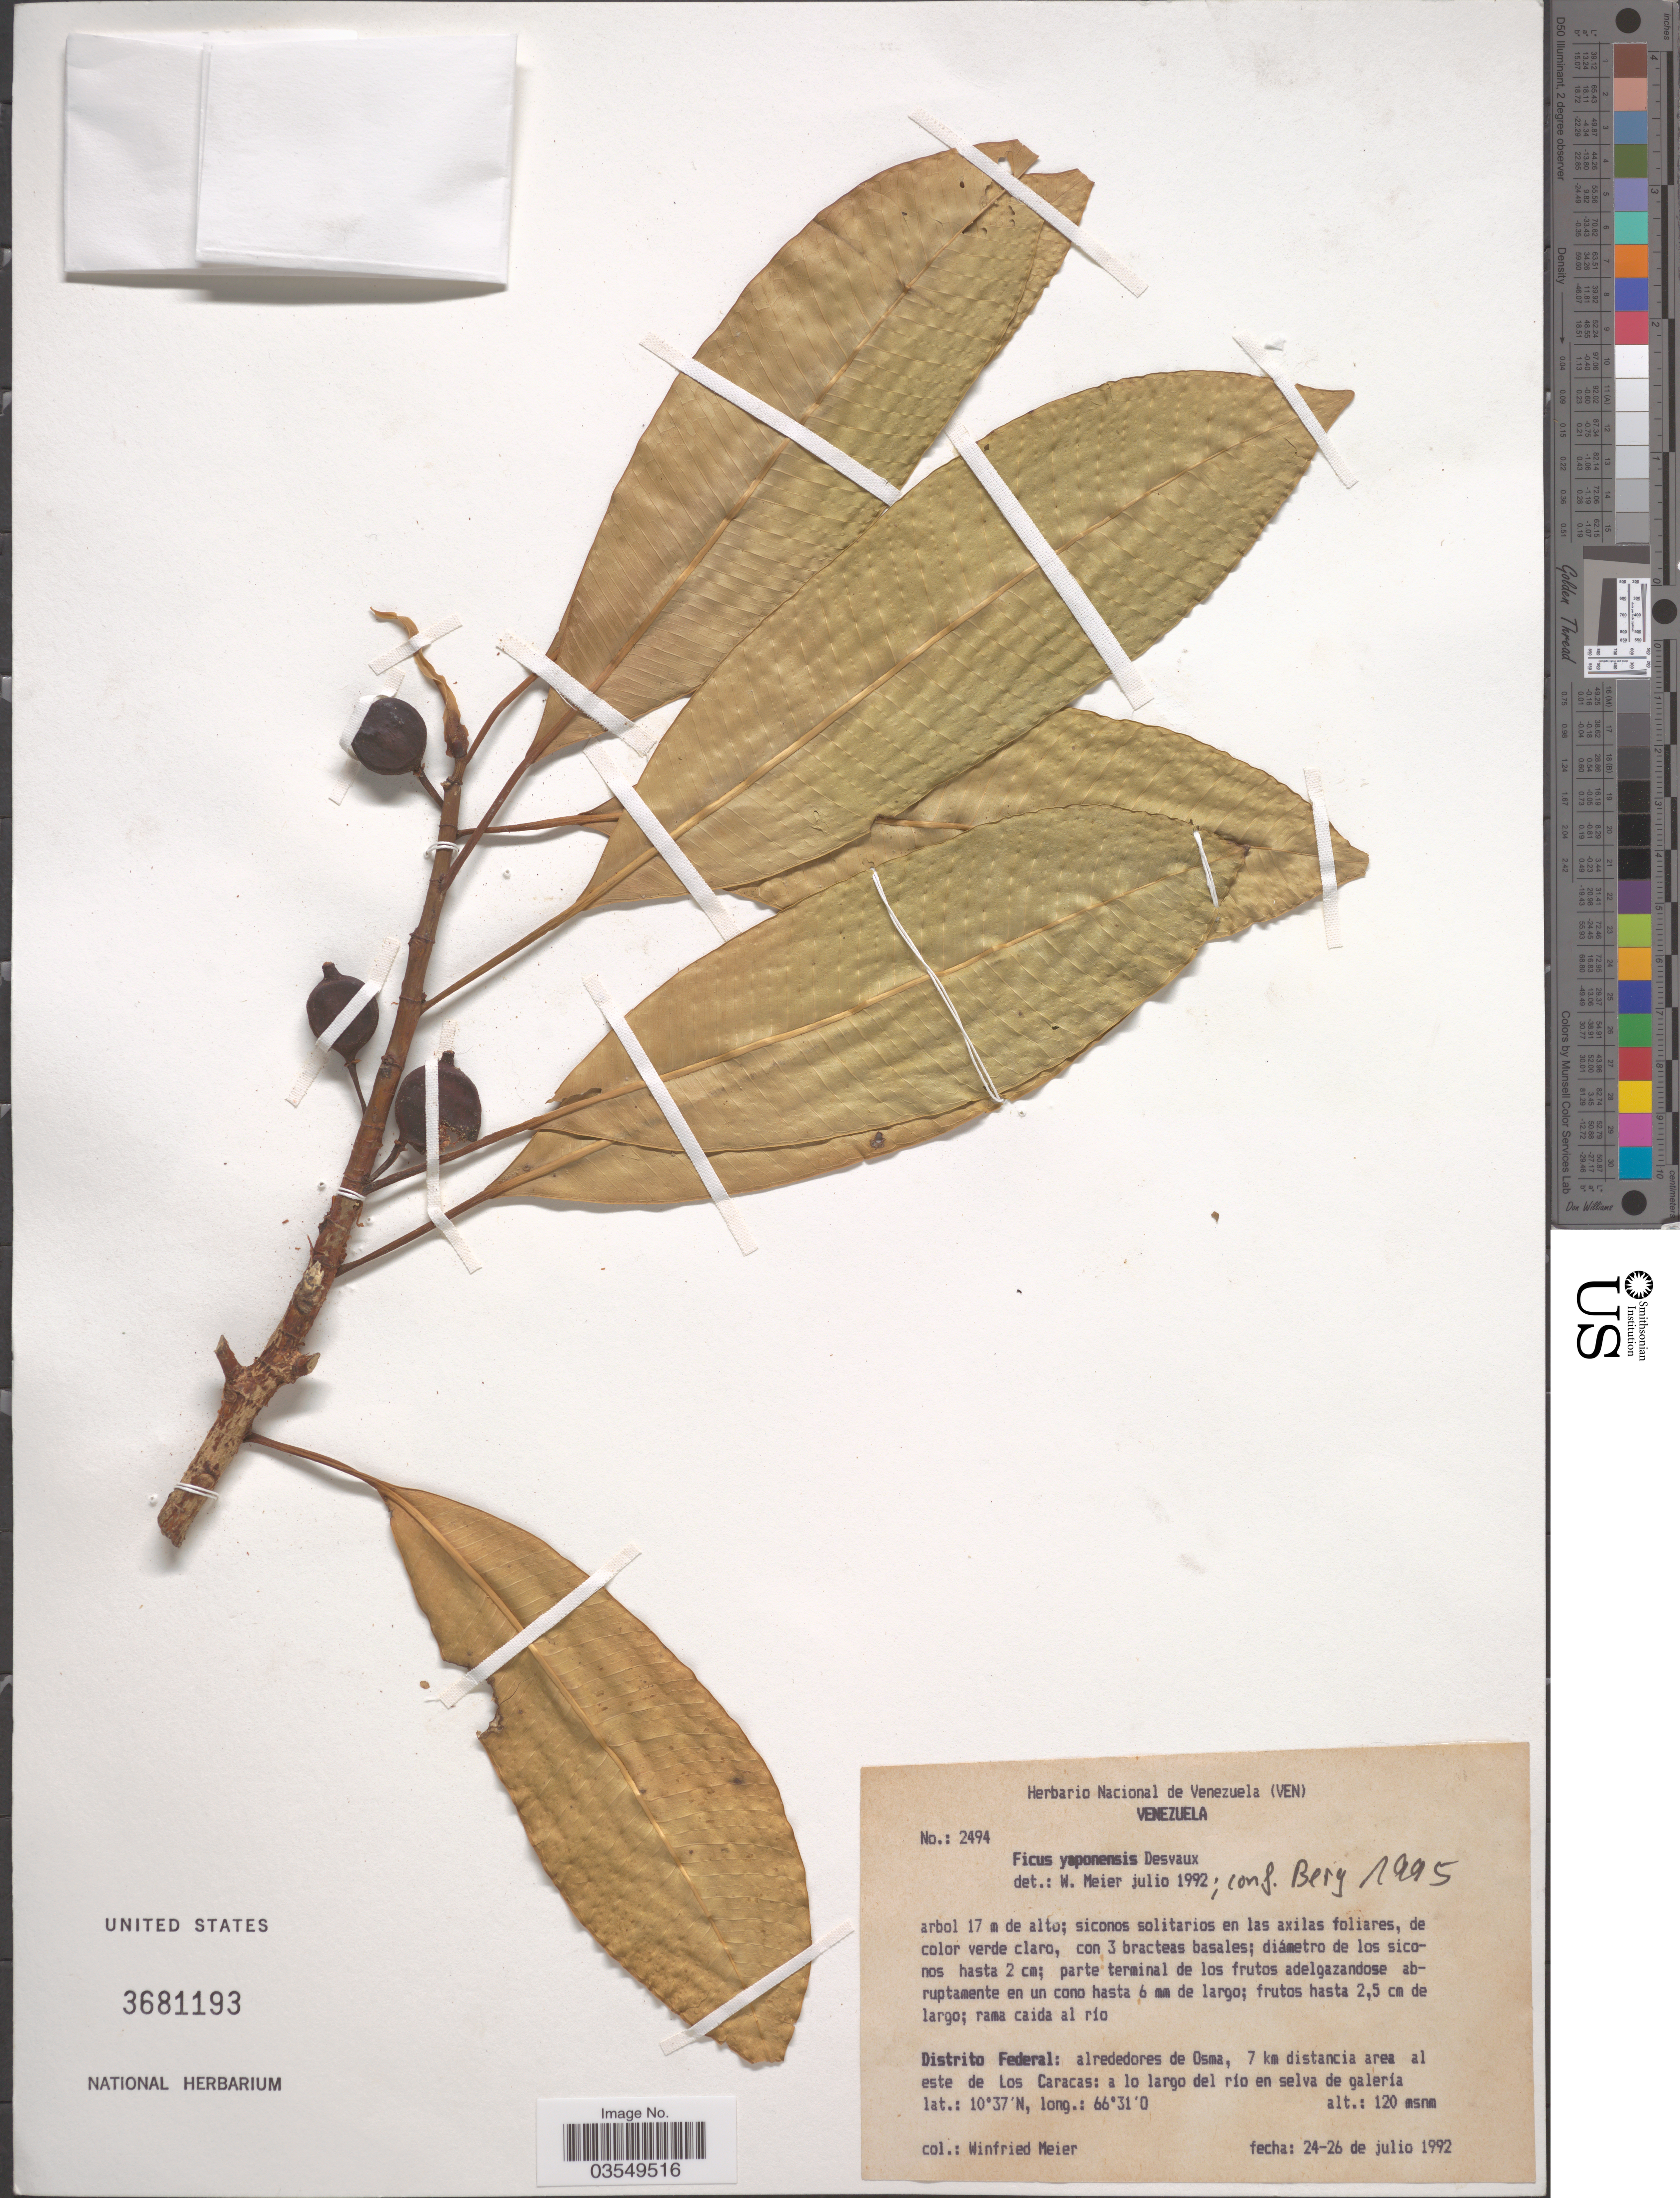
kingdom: Plantae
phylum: Tracheophyta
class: Magnoliopsida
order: Rosales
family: Moraceae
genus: Ficus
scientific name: Ficus yoponensis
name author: Desv.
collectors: W. Meier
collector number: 2494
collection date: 1992-07-24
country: Venezuela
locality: Distrito Federal: alrededores de Osma, 7 km distancia area al este de Los Caracas: a lo largo del río en selva de galería.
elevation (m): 120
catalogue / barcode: US 3681193